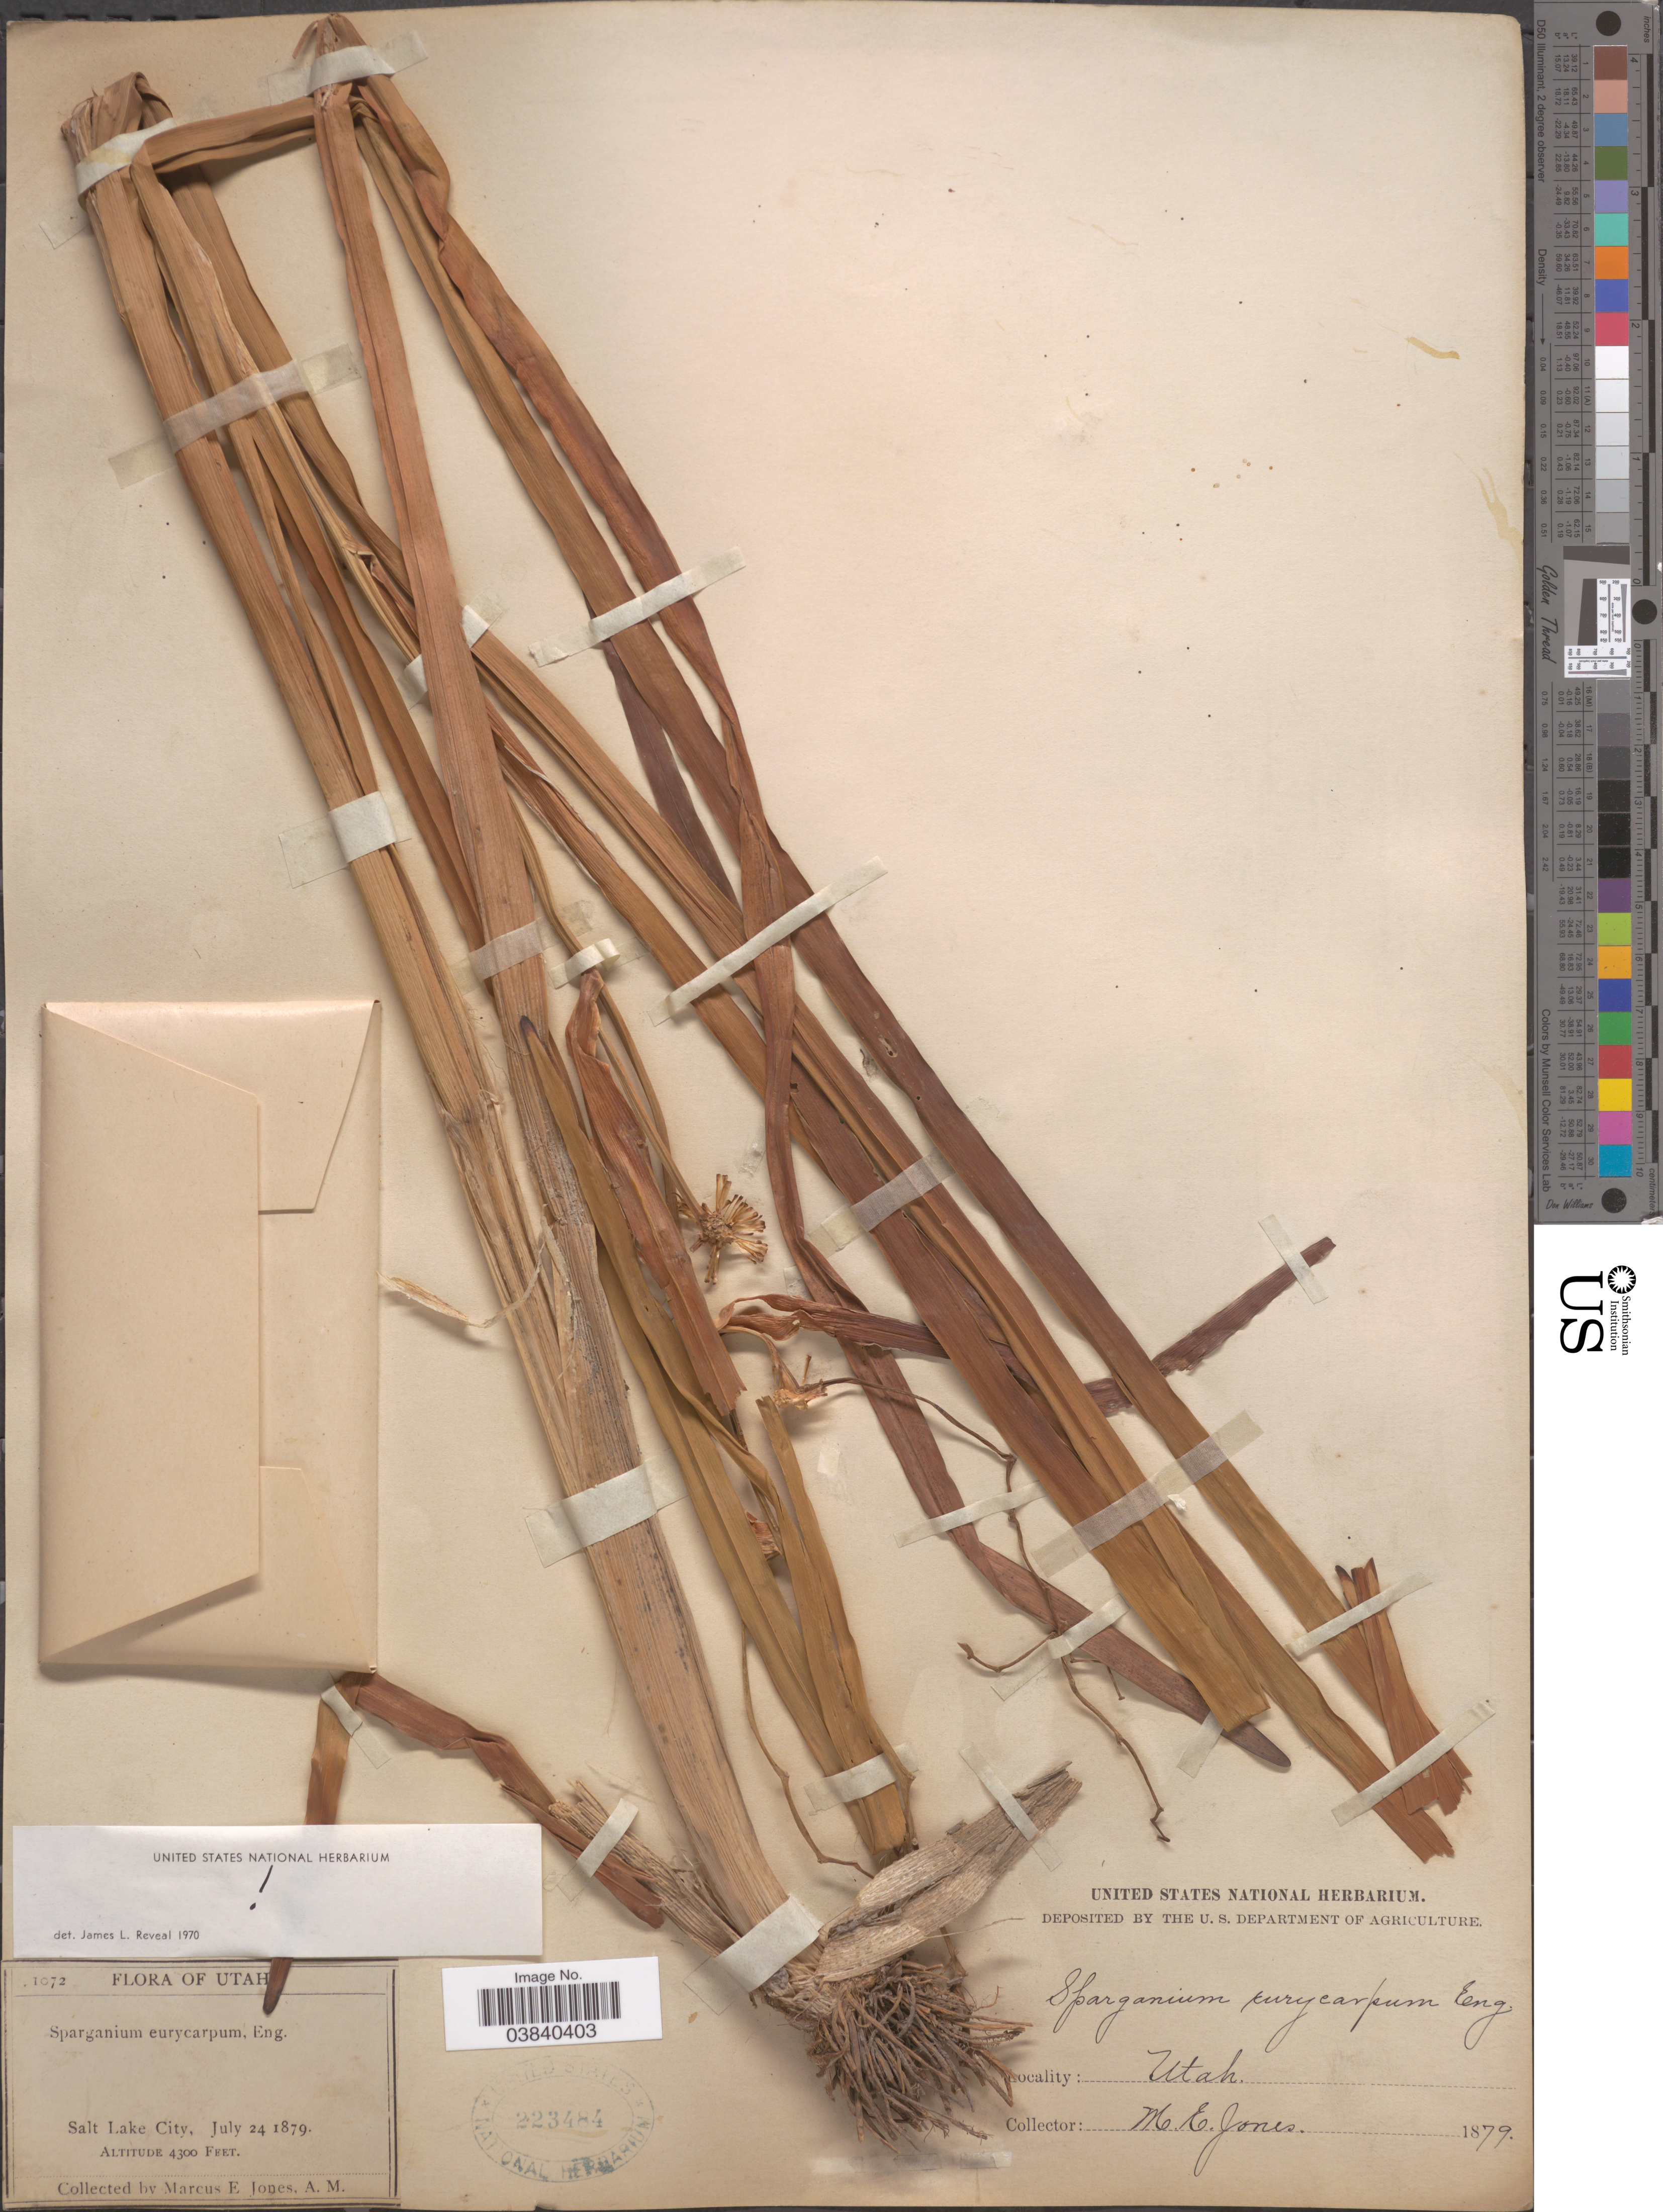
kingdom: Plantae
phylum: Tracheophyta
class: Liliopsida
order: Poales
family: Typhaceae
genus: Sparganium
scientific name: Sparganium eurycarpum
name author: Engelm.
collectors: M. E. Jones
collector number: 1072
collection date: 1879-07-24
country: United States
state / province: Utah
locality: Salt Lake City.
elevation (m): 1311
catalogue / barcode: US 223484